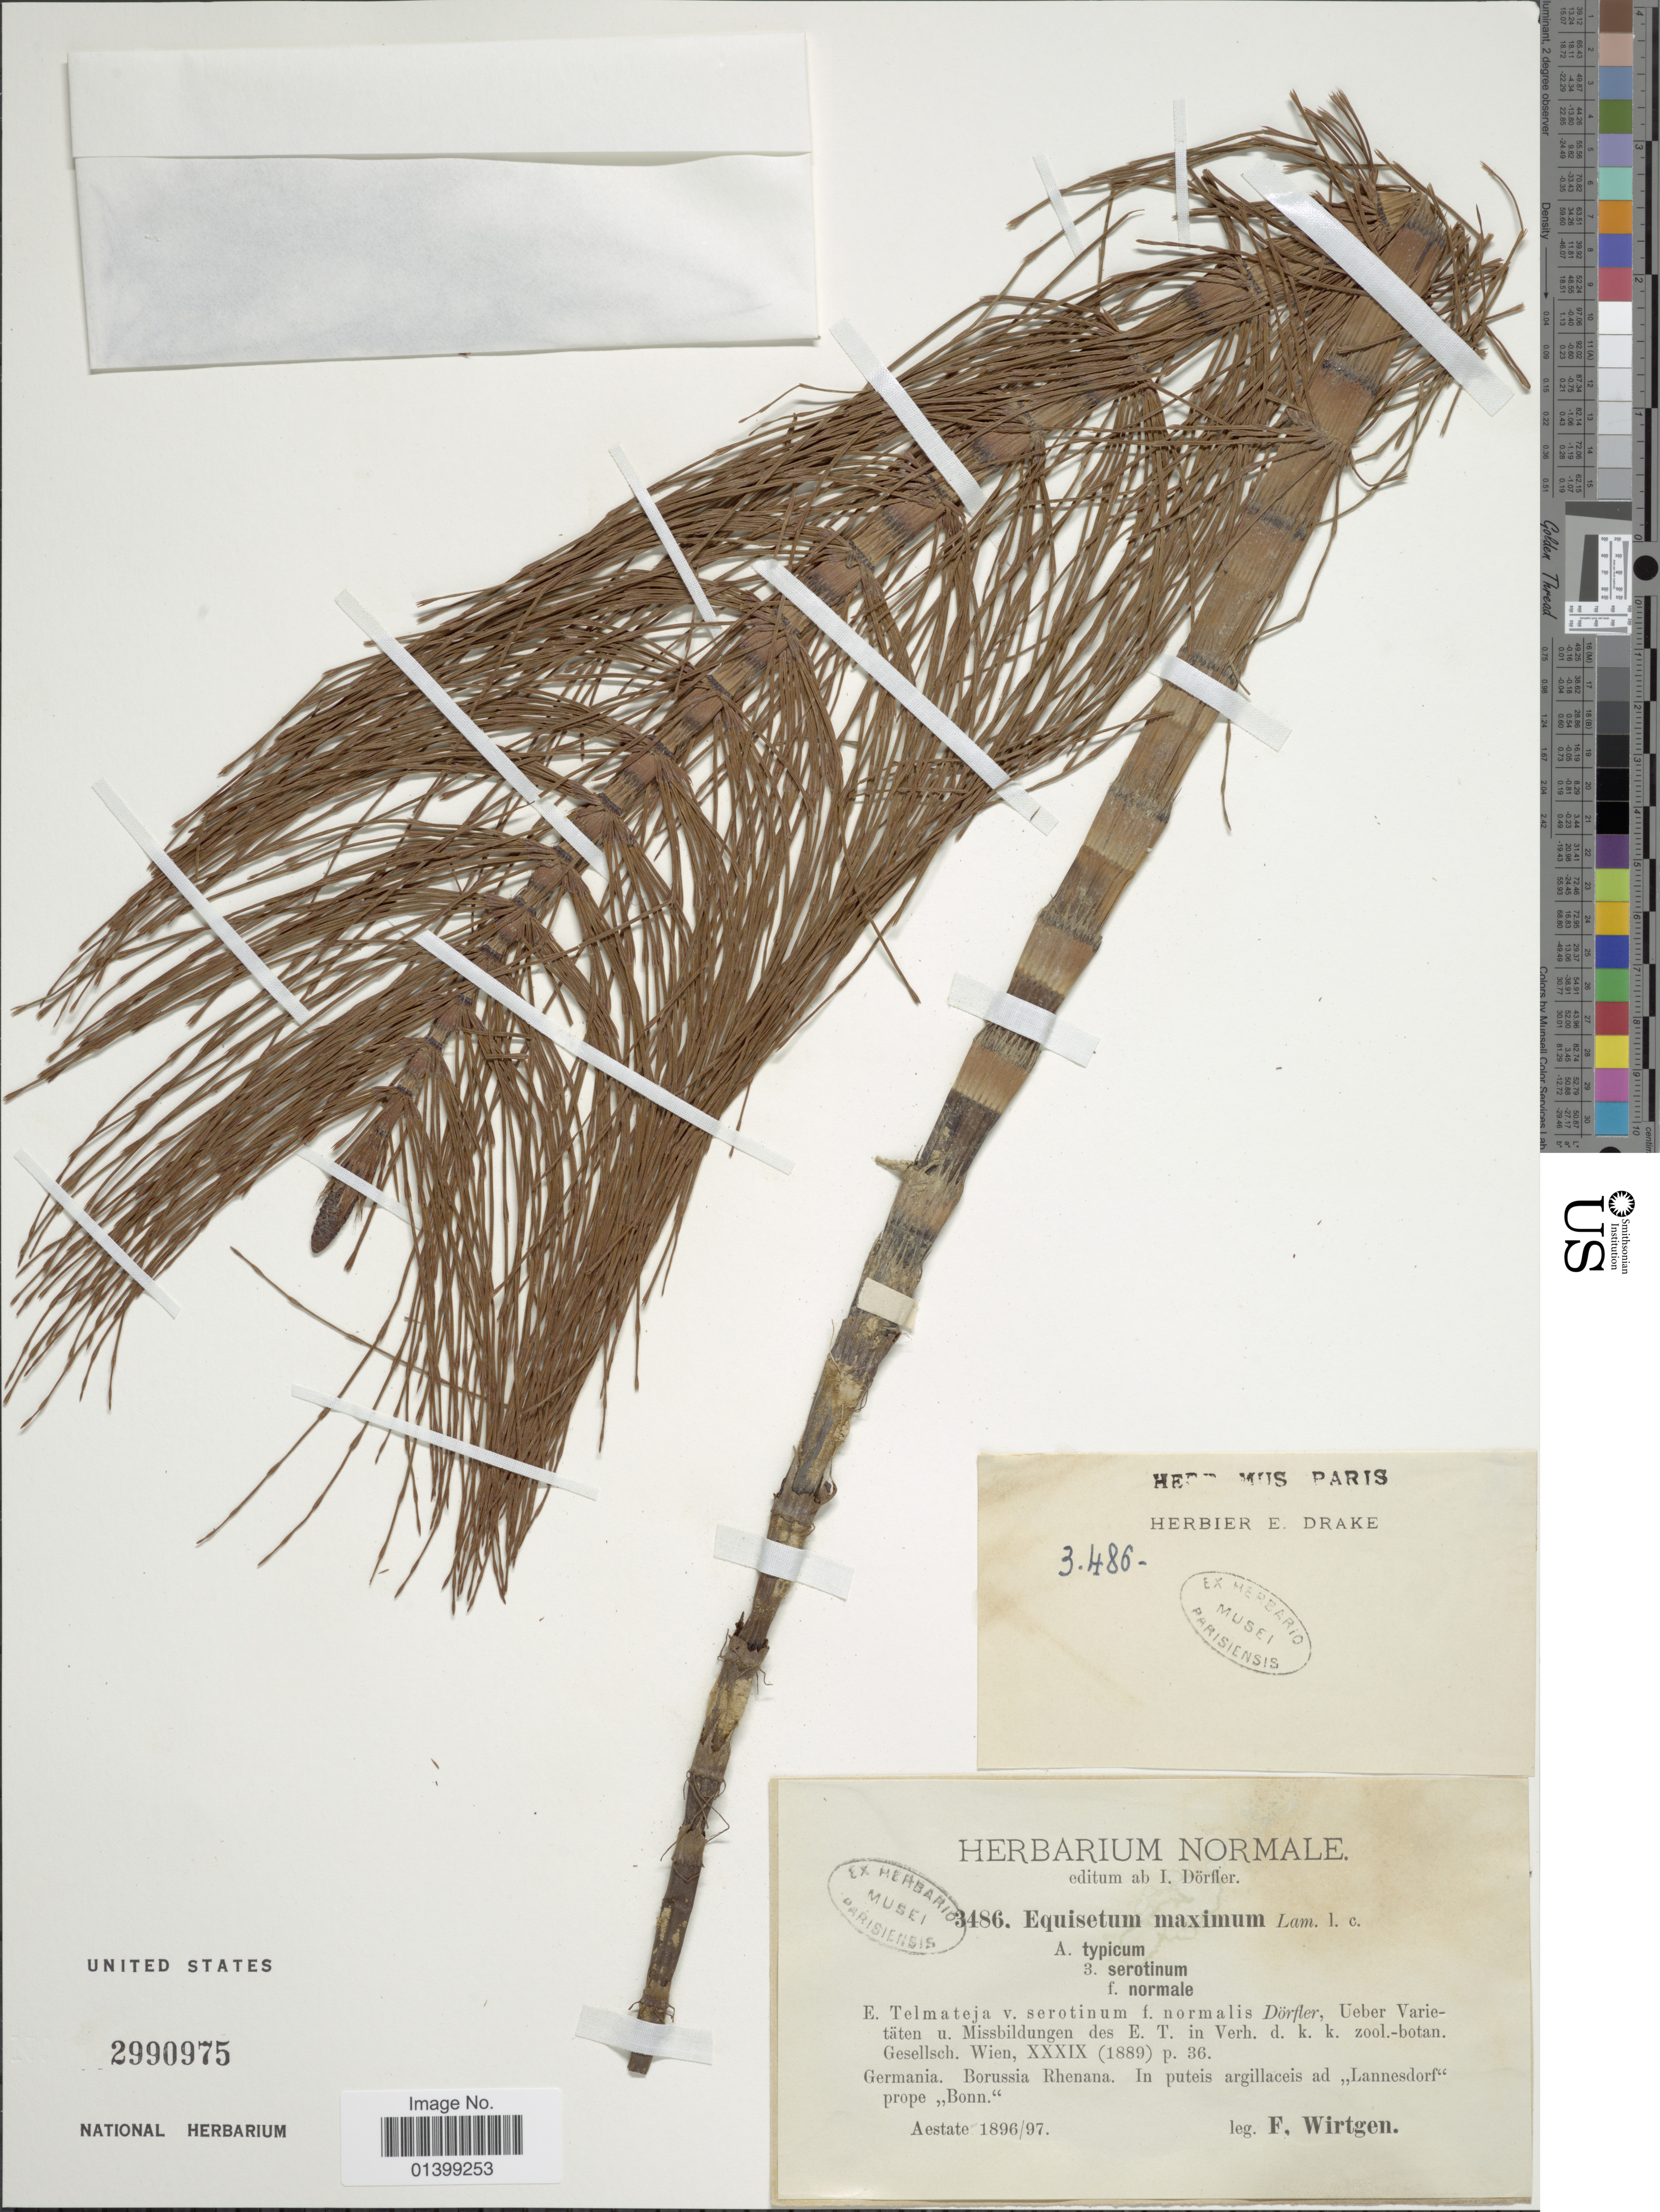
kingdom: Plantae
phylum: Tracheophyta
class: Polypodiopsida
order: Equisetales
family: Equisetaceae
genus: Equisetum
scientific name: Equisetum telmateia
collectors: F. Wirtgen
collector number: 3486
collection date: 1896/1897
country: Germany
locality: Borussia Rhenana. In puteus argillaceis ad ,,Lannesdorf' prope ,,Bonn'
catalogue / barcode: US 2990975